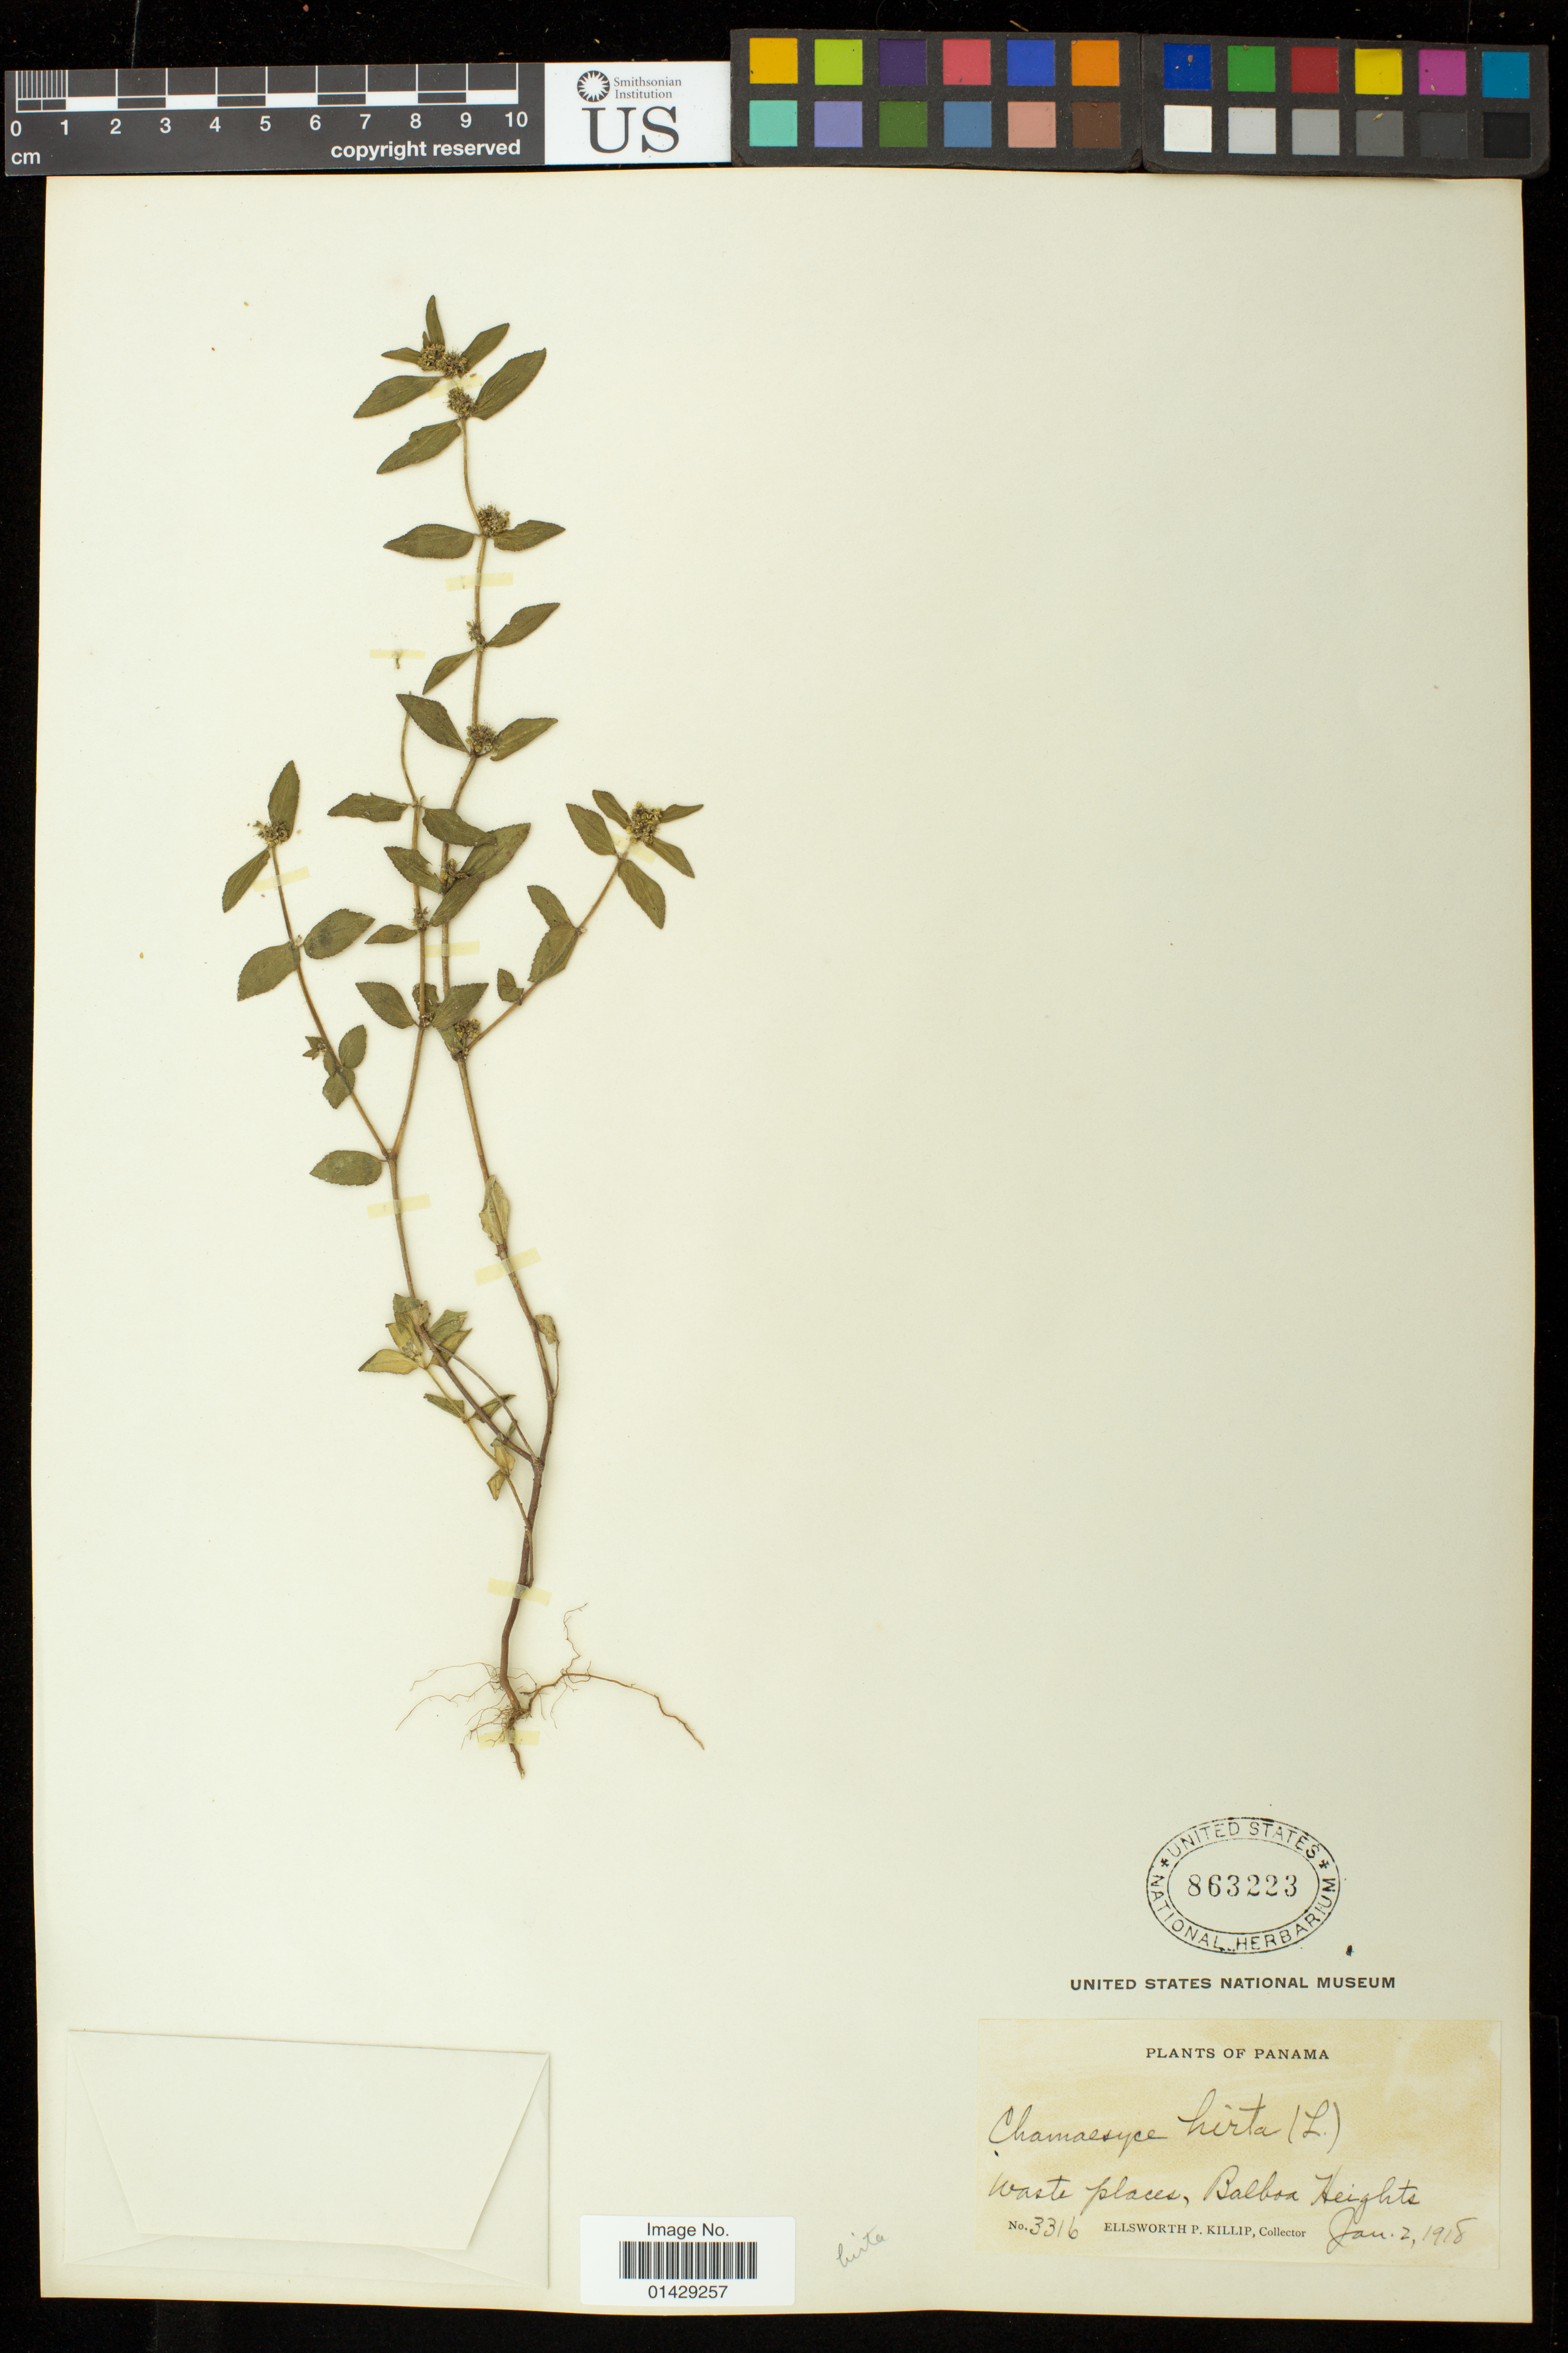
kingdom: Plantae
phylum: Tracheophyta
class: Magnoliopsida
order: Malpighiales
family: Euphorbiaceae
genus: Euphorbia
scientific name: Euphorbia hirta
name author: L.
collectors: E. P. Killip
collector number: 3316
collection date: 1918-01-02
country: Panama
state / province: Panamá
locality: Balboa Heights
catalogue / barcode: US 863223